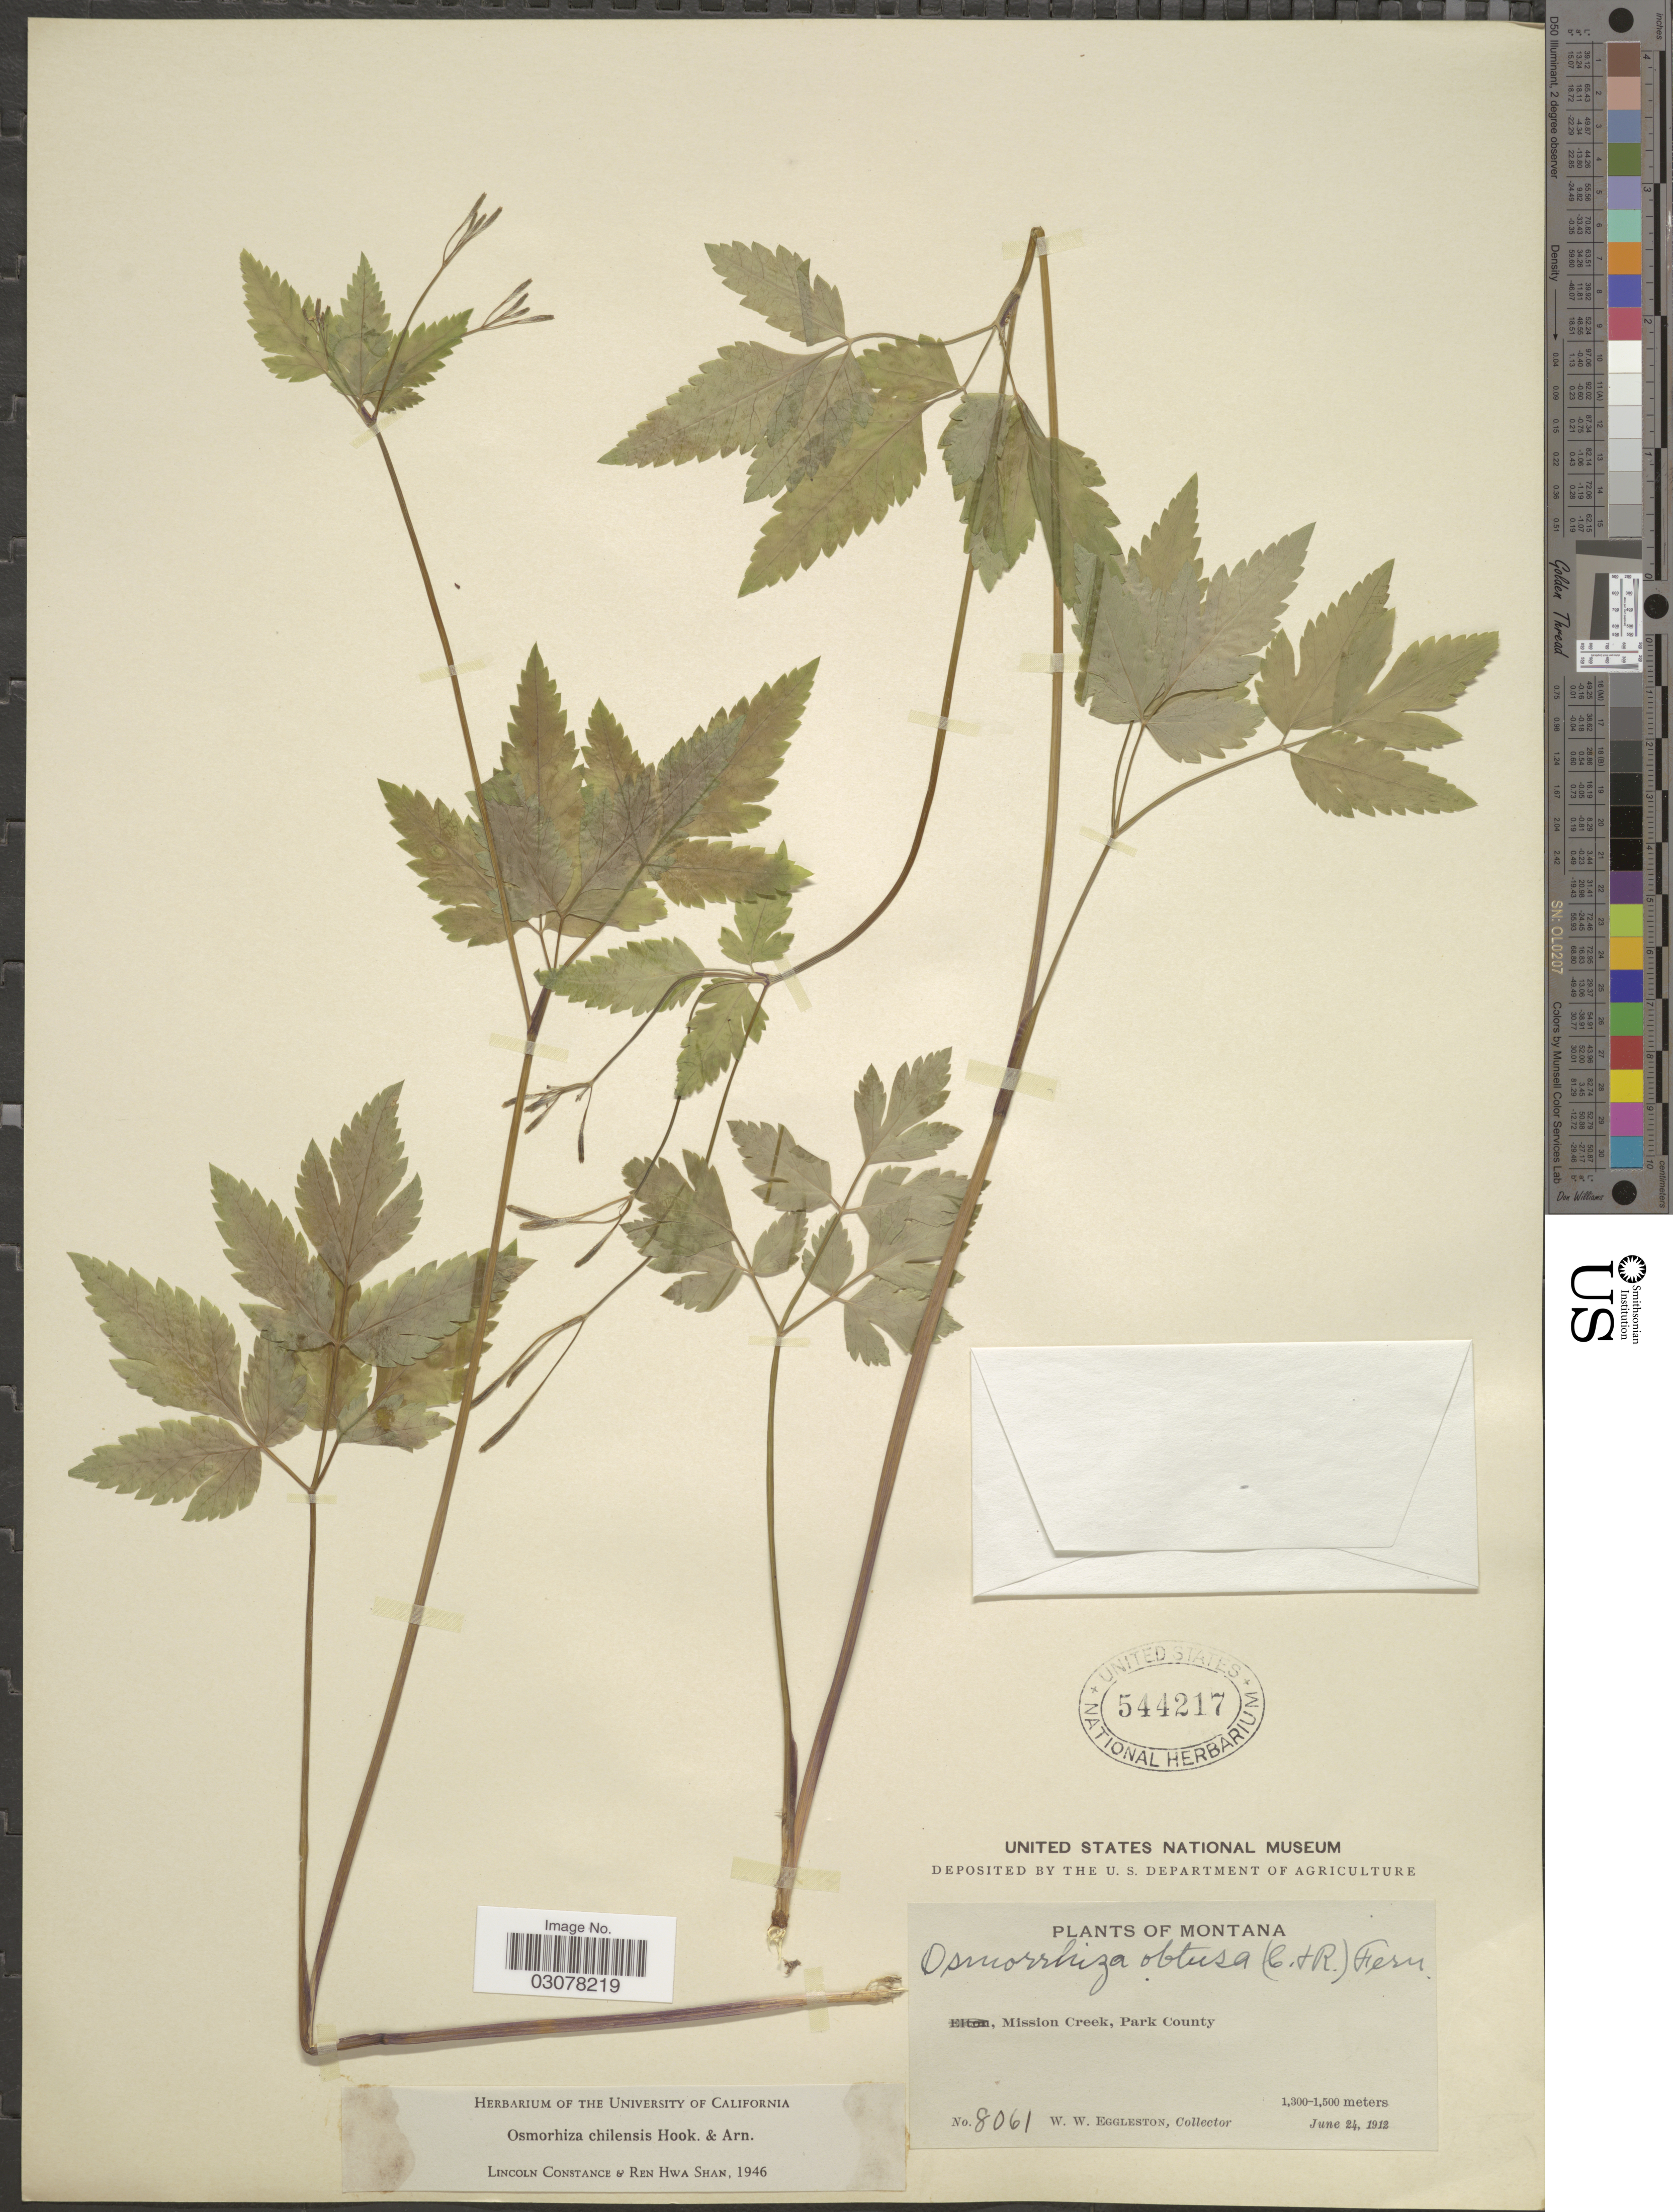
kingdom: Plantae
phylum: Tracheophyta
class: Magnoliopsida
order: Apiales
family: Apiaceae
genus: Osmorhiza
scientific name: Osmorhiza chilensis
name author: Hook. & Arn.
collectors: W. W. Eggleston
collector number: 8061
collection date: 1912-06-24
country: United States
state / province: Montana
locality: Mission Creek, Park County.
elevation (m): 1300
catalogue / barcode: US 544217